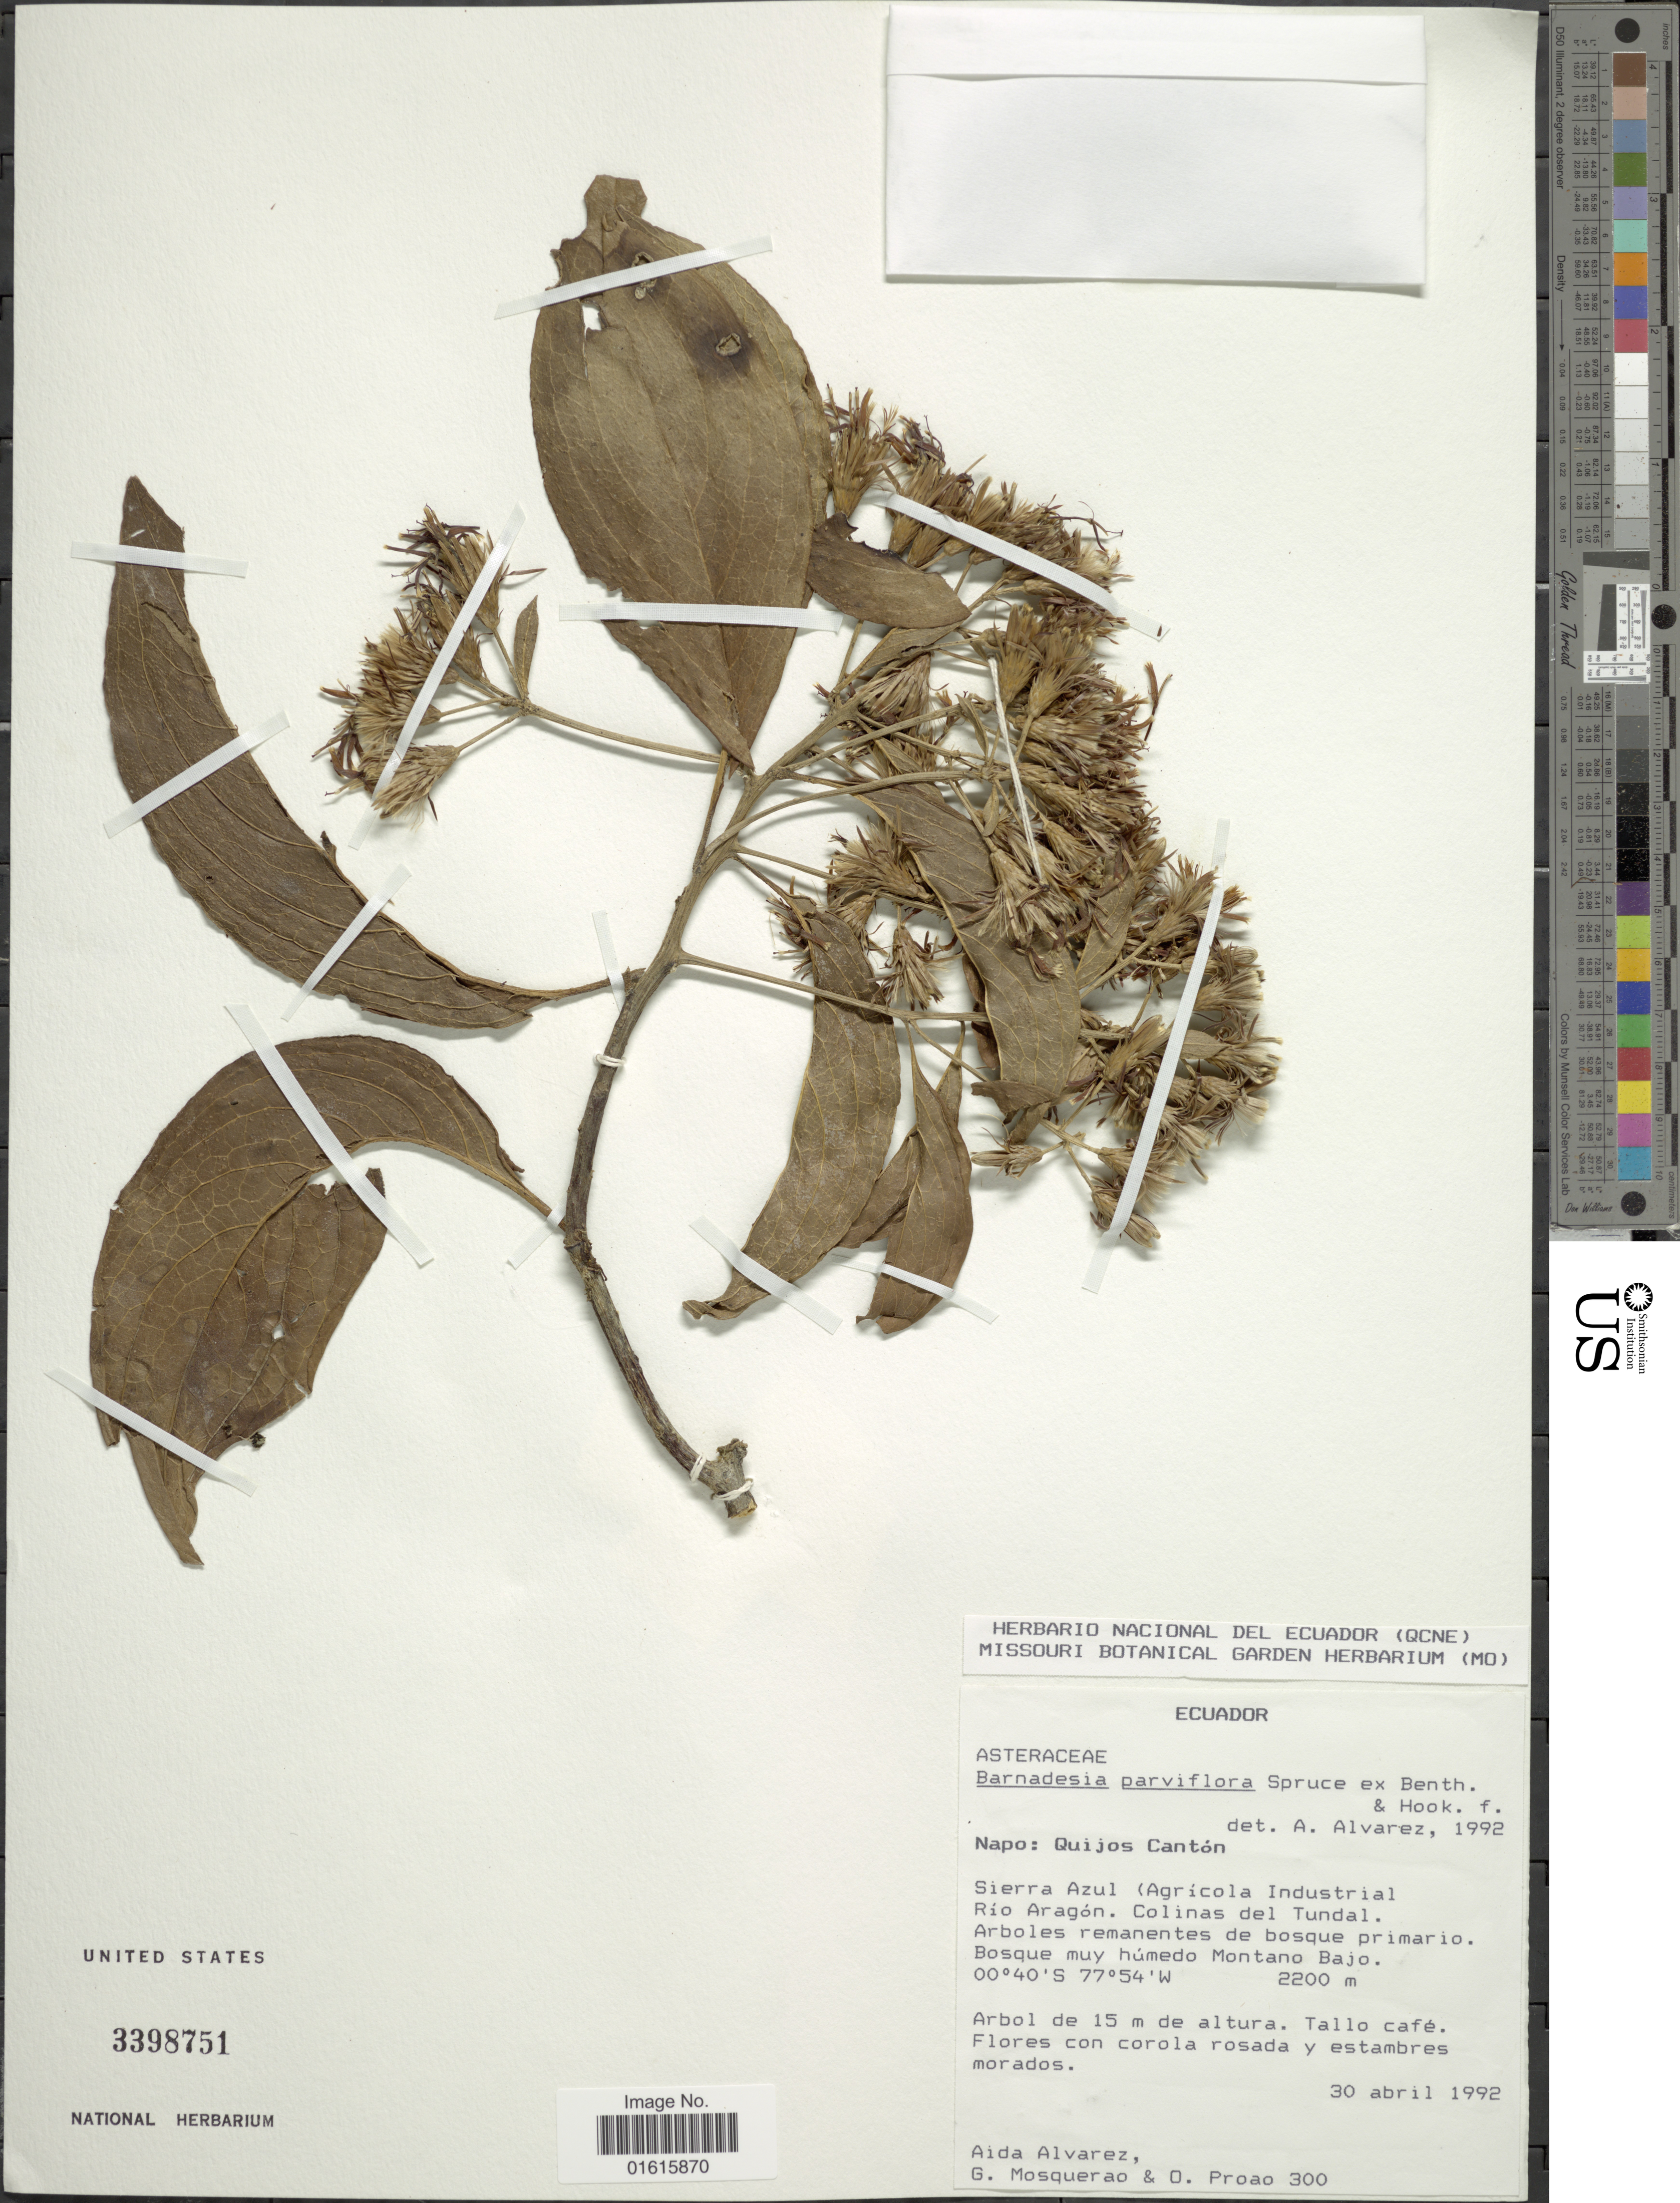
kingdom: Plantae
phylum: Tracheophyta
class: Magnoliopsida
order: Asterales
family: Asteraceae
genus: Barnadesia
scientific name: Barnadesia parviflora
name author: Spruce ex Benth. & Hook. f.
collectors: A. Alvarez, G. Mosquerao & O. Proao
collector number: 300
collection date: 1992-04-30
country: Ecuador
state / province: Napo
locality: Quijos Canton, Sierra Azul (Agricola Industrial Rio Aragon. Colinas del Tundal. Arboles remanentes de bosque primario. Bosque muy humedo Montano Bajo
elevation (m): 2200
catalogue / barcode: US 3398751